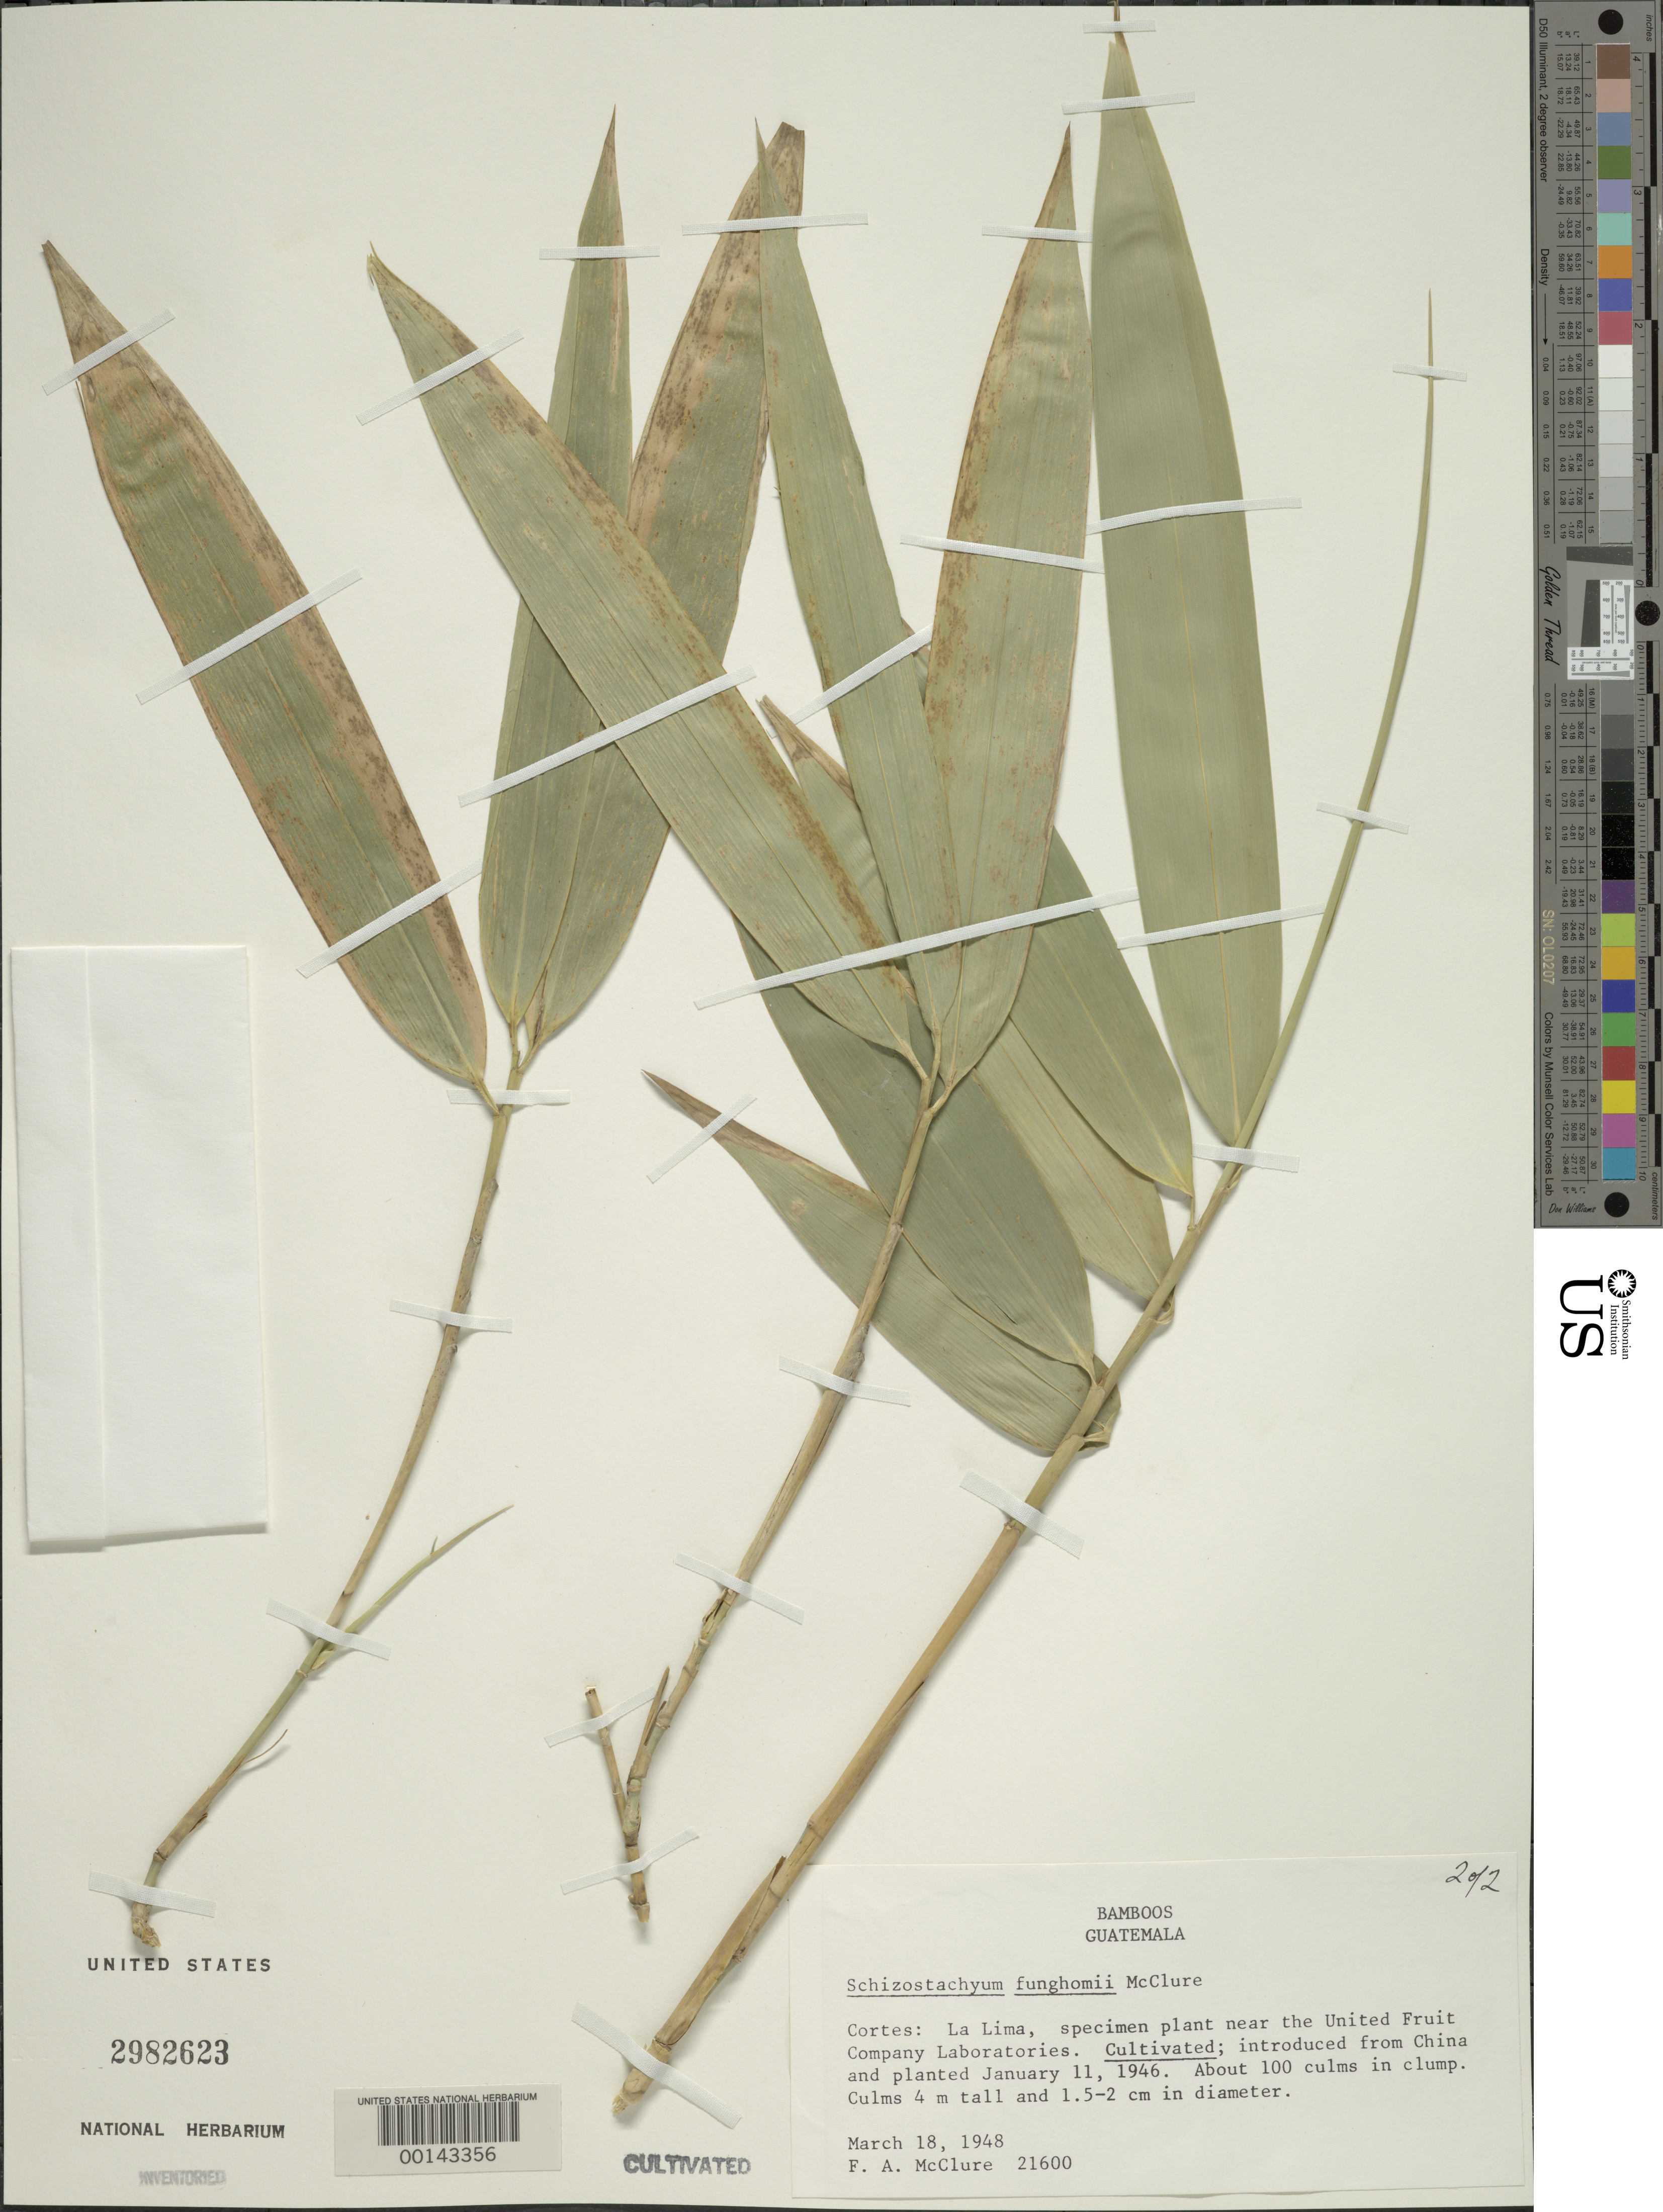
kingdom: Plantae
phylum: Tracheophyta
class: Liliopsida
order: Poales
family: Poaceae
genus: Schizostachyum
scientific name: Schizostachyum funghomii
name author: McClure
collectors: F. A. McClure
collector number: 21600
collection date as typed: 18 Mar 1948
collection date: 1948-03-18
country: Guatemala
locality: La lima, cortes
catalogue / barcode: US 2982623